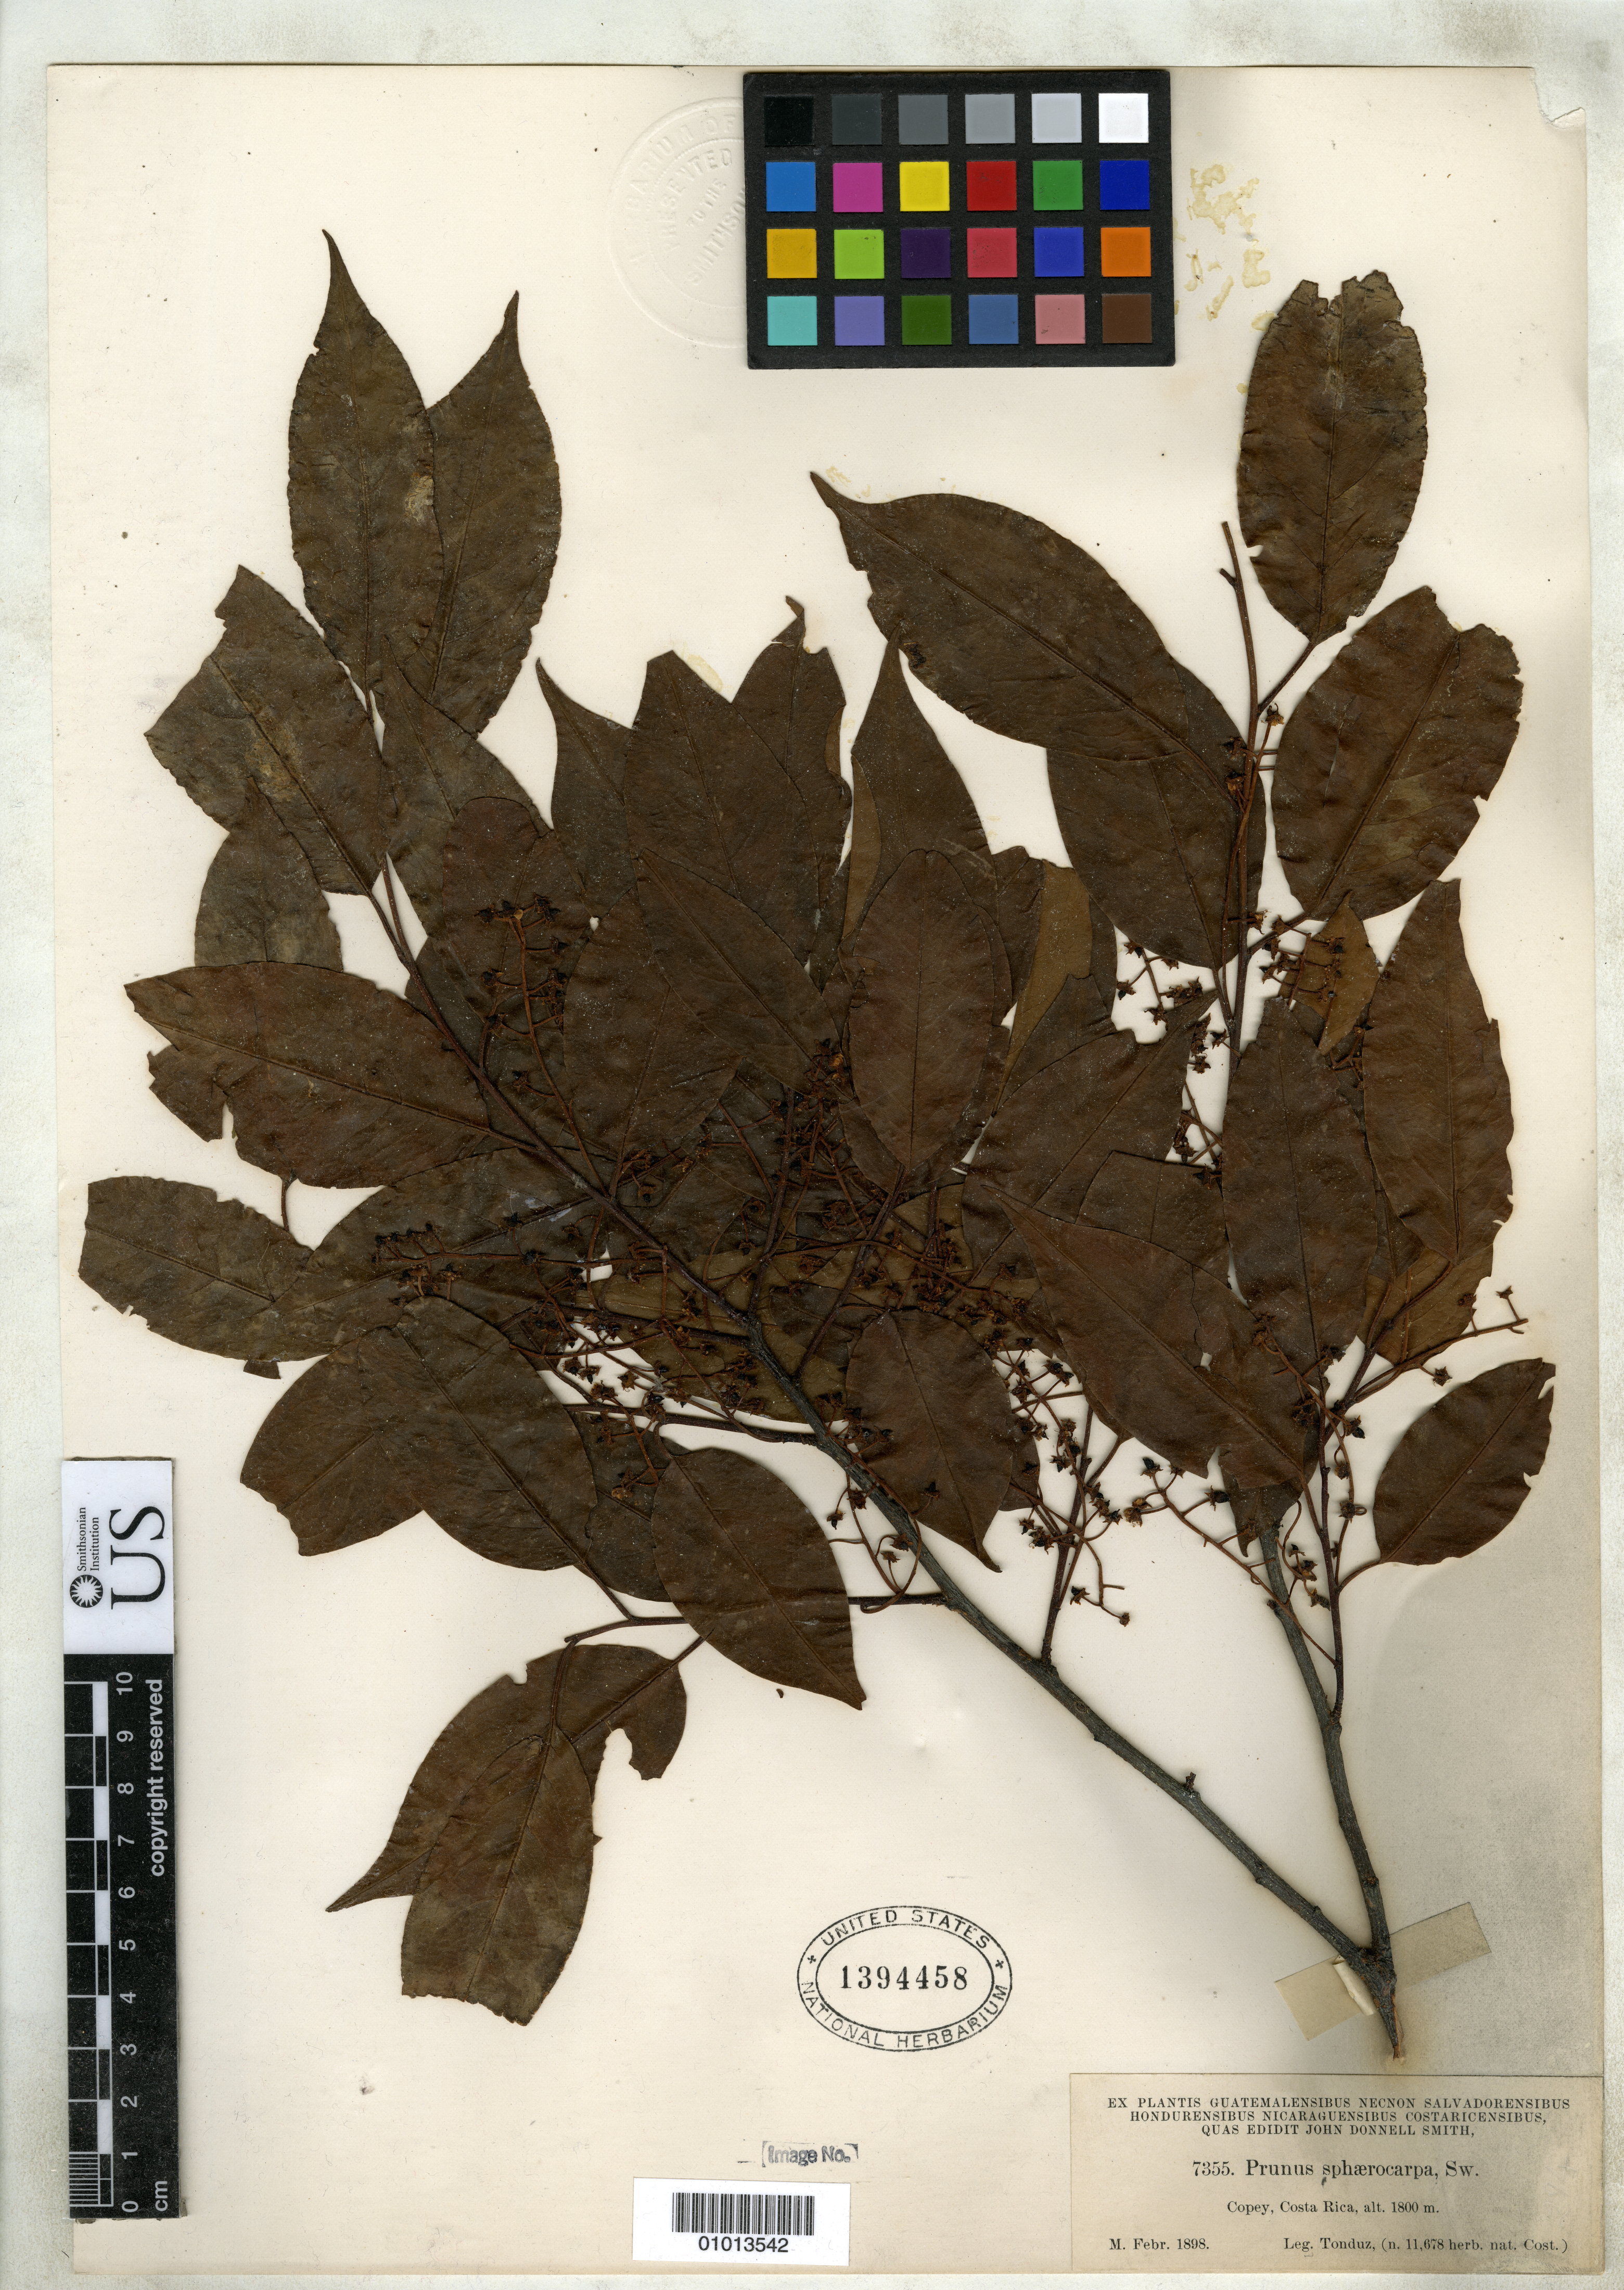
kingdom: Plantae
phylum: Tracheophyta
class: Magnoliopsida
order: Rosales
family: Rosaceae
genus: Prunus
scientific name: Prunus cornifolia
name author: Koehne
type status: Syntype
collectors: A. Tonduz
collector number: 11678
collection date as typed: Feb 1898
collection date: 1898-02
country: Costa Rica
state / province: San José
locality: Copey.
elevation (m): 1800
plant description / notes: These may be isotypes (all duplicates seem to represent a single collection).; Note: protologue cites, "...in Herb. Nat. Costar. 11678, in herb. J.D. Smith 7355".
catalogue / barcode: US 1394458